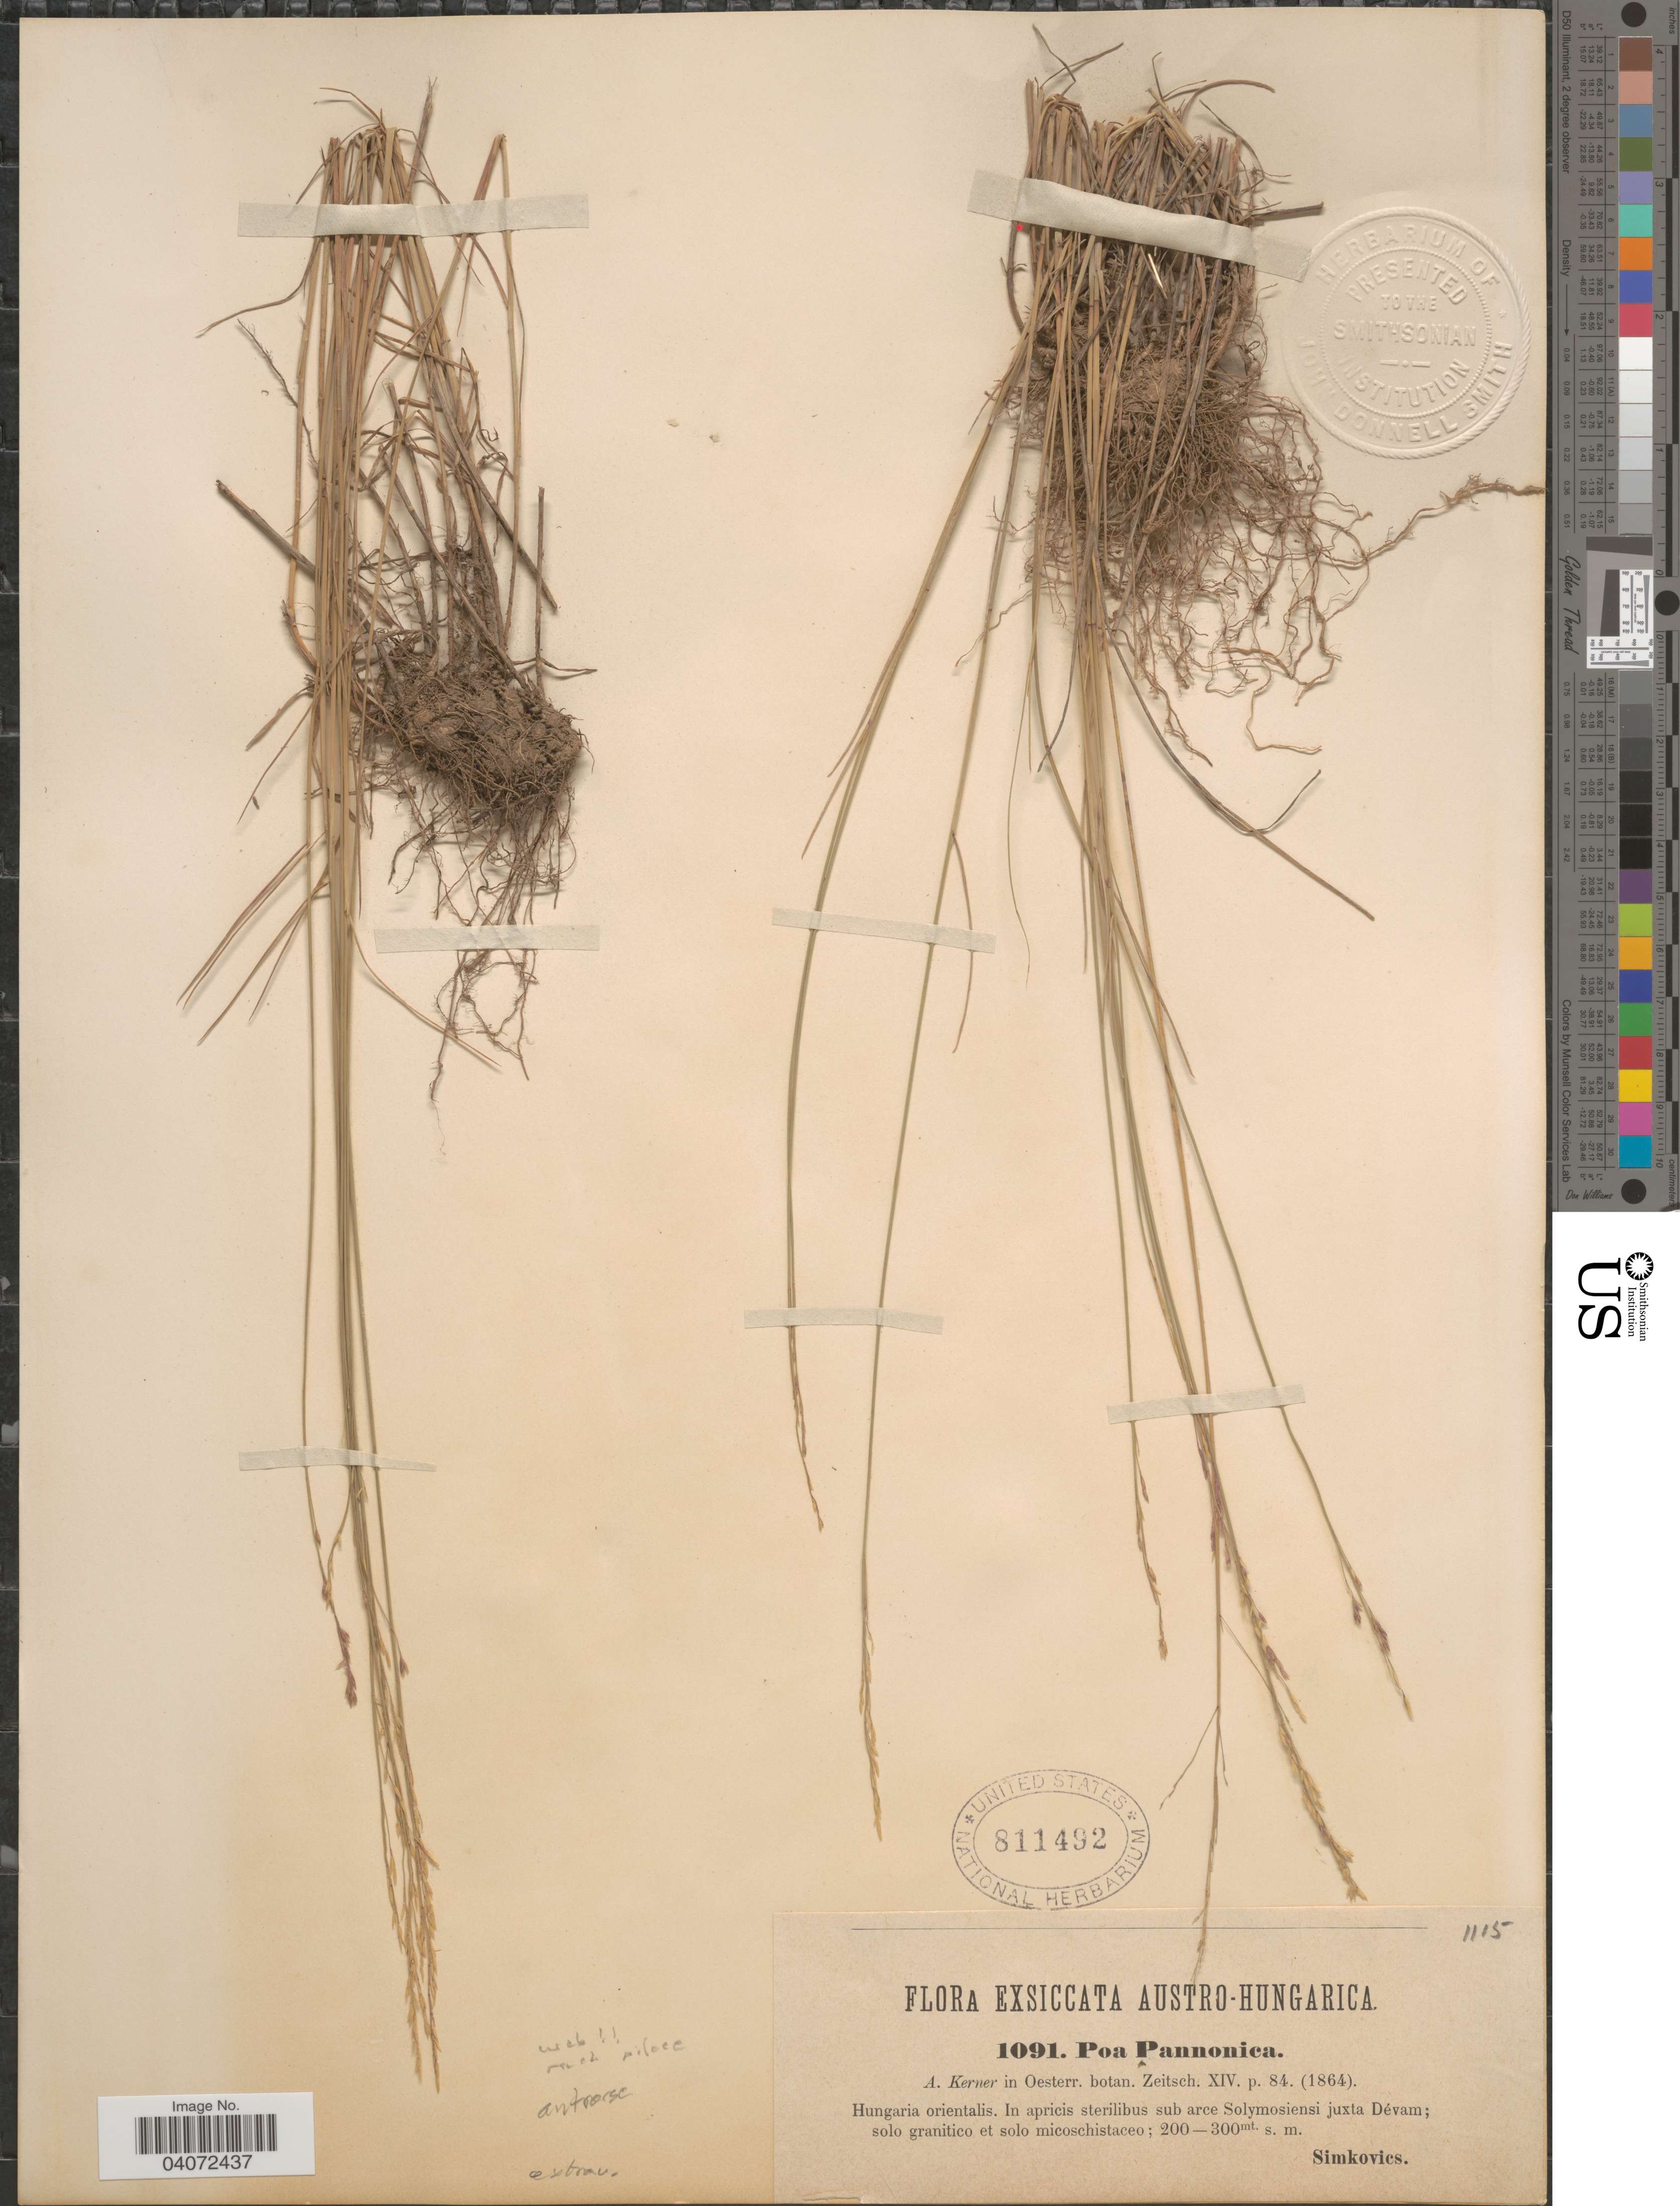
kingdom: Plantae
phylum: Tracheophyta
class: Liliopsida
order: Poales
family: Poaceae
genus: Poa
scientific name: Poa pannonica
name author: A. Kern.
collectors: -. Simkovics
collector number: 1091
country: Hungary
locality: Austro-Hungarica. Hungaria orientalis. In apricis sterilibus sub arce Solymosiensi juxta Dévam.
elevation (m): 200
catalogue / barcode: US 811492